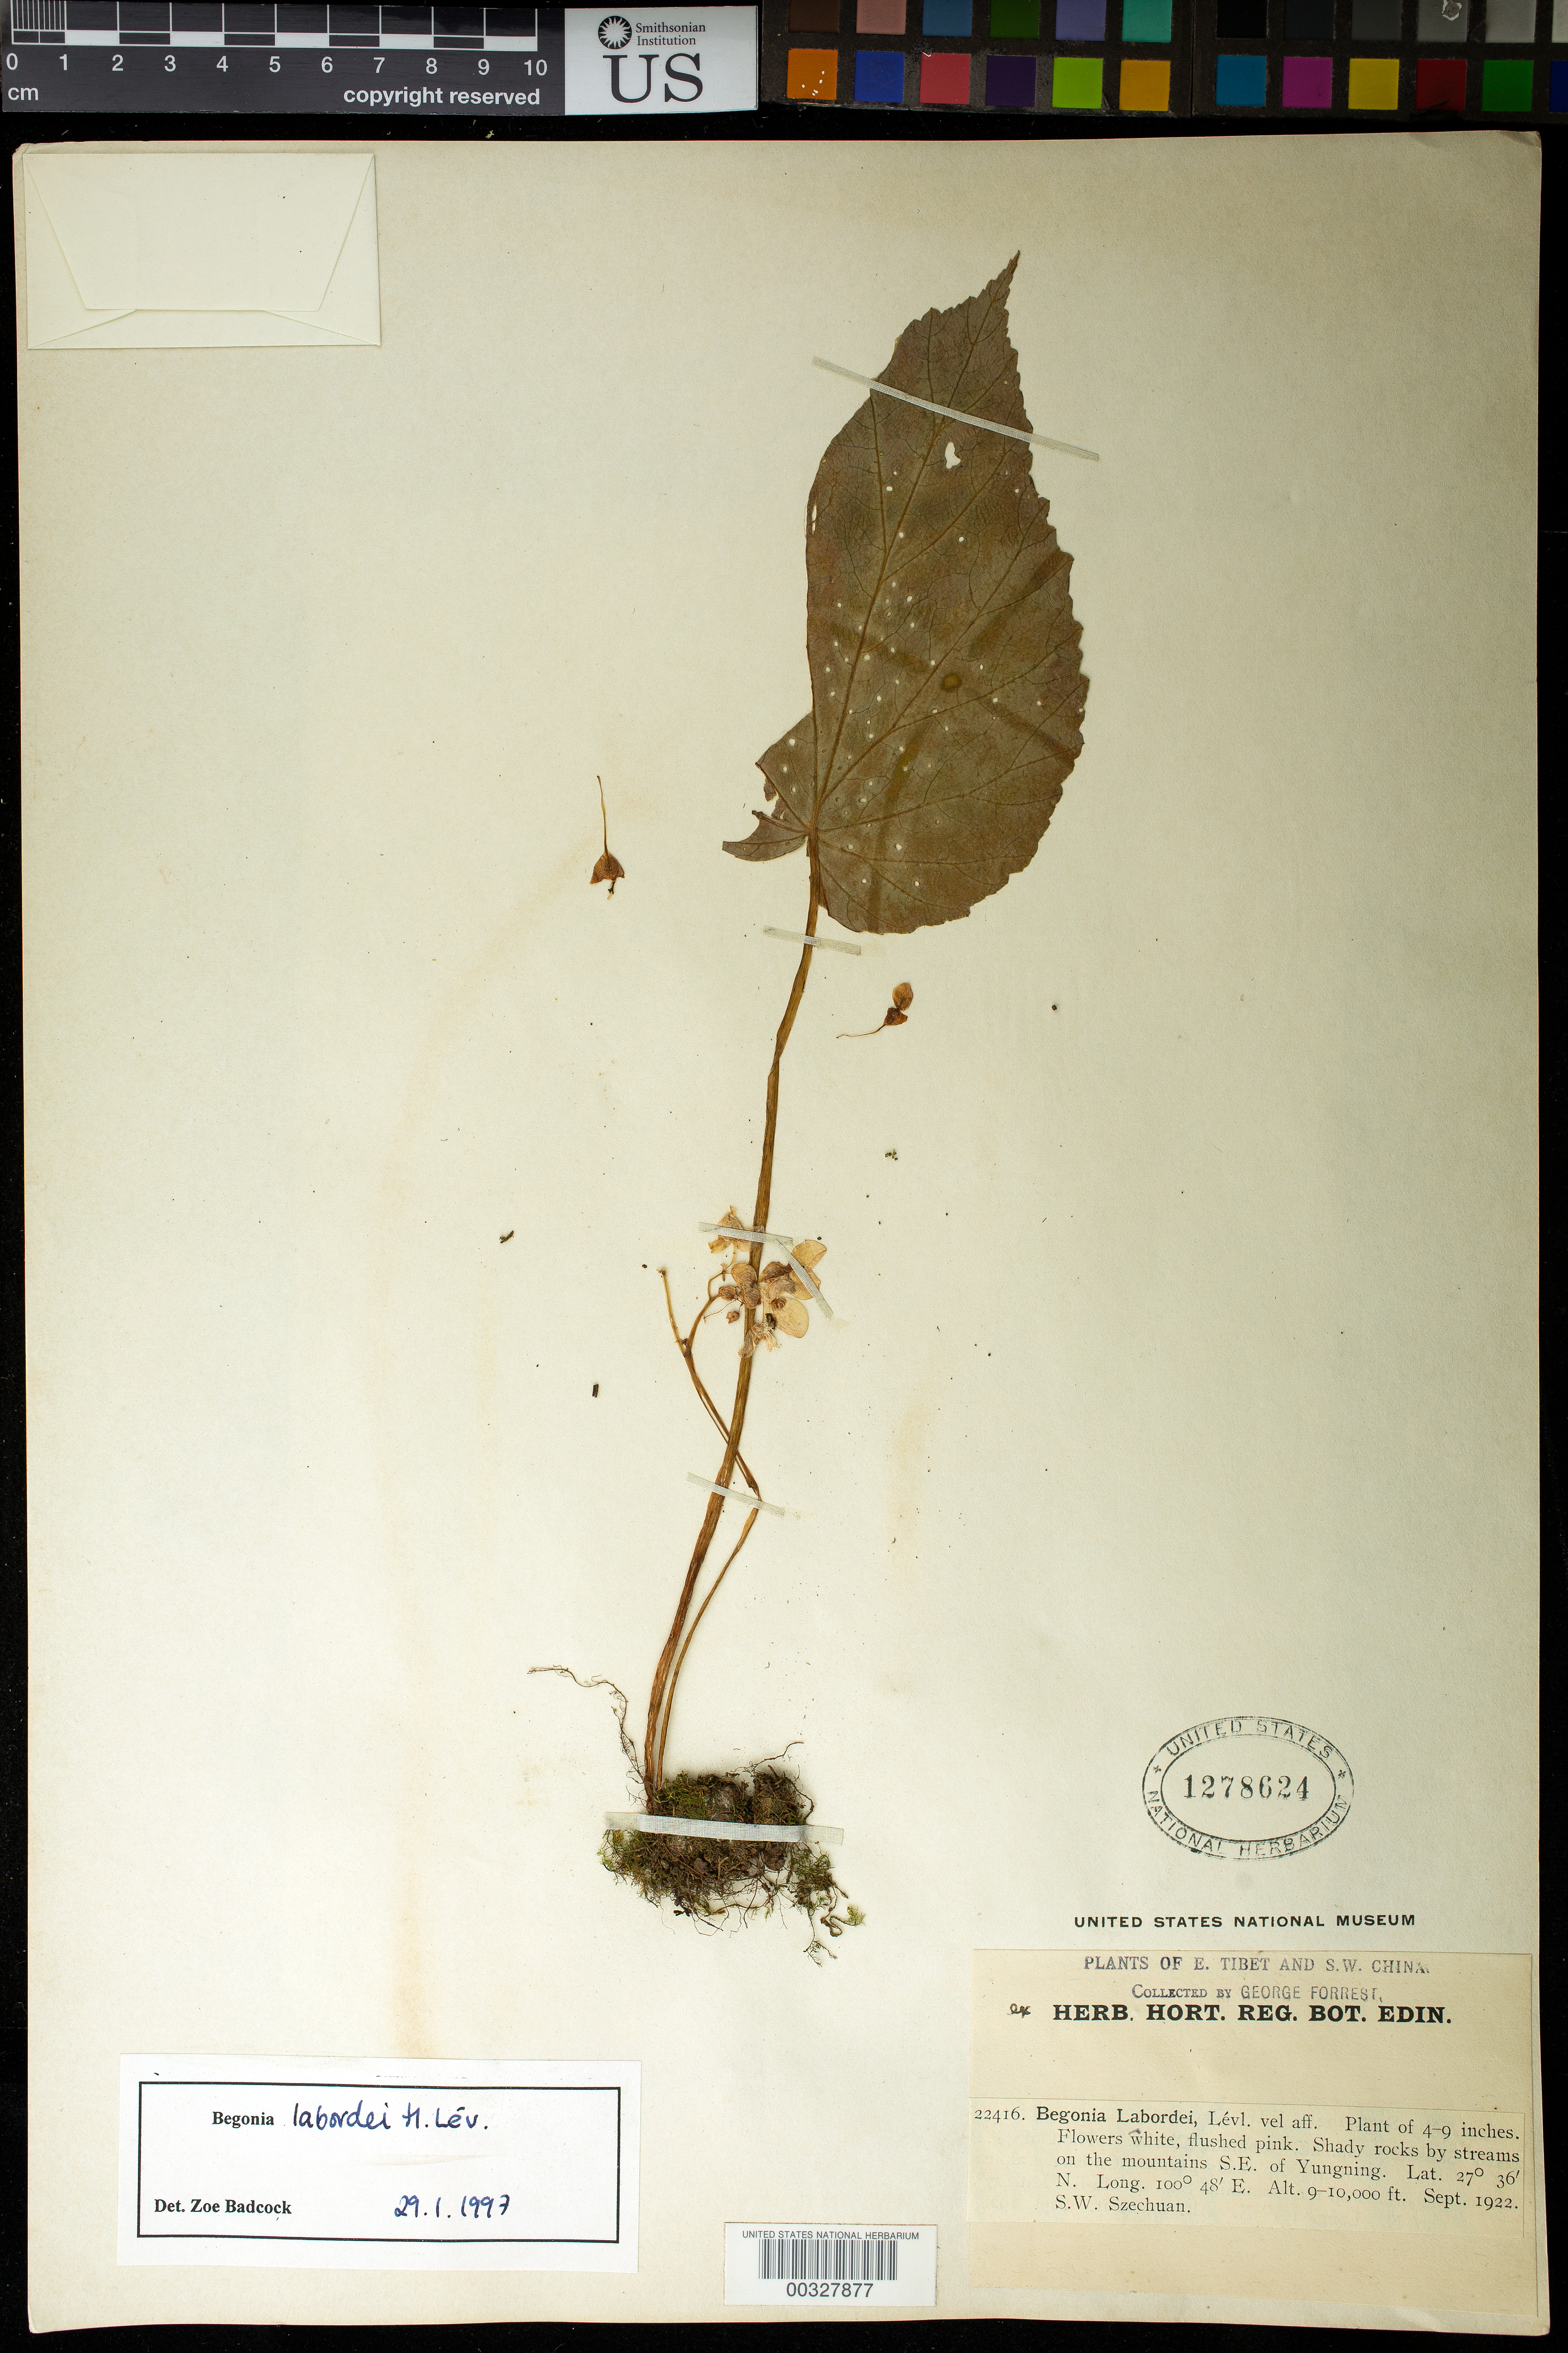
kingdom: Plantae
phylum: Tracheophyta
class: Magnoliopsida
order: Cucurbitales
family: Begoniaceae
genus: Begonia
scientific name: Begonia labordei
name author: H. Lév.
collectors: G. Forrest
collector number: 22416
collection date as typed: Sep 1922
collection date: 1922-09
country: China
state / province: Sichuan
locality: Mountains se of yungning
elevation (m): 2743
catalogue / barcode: US 1278624